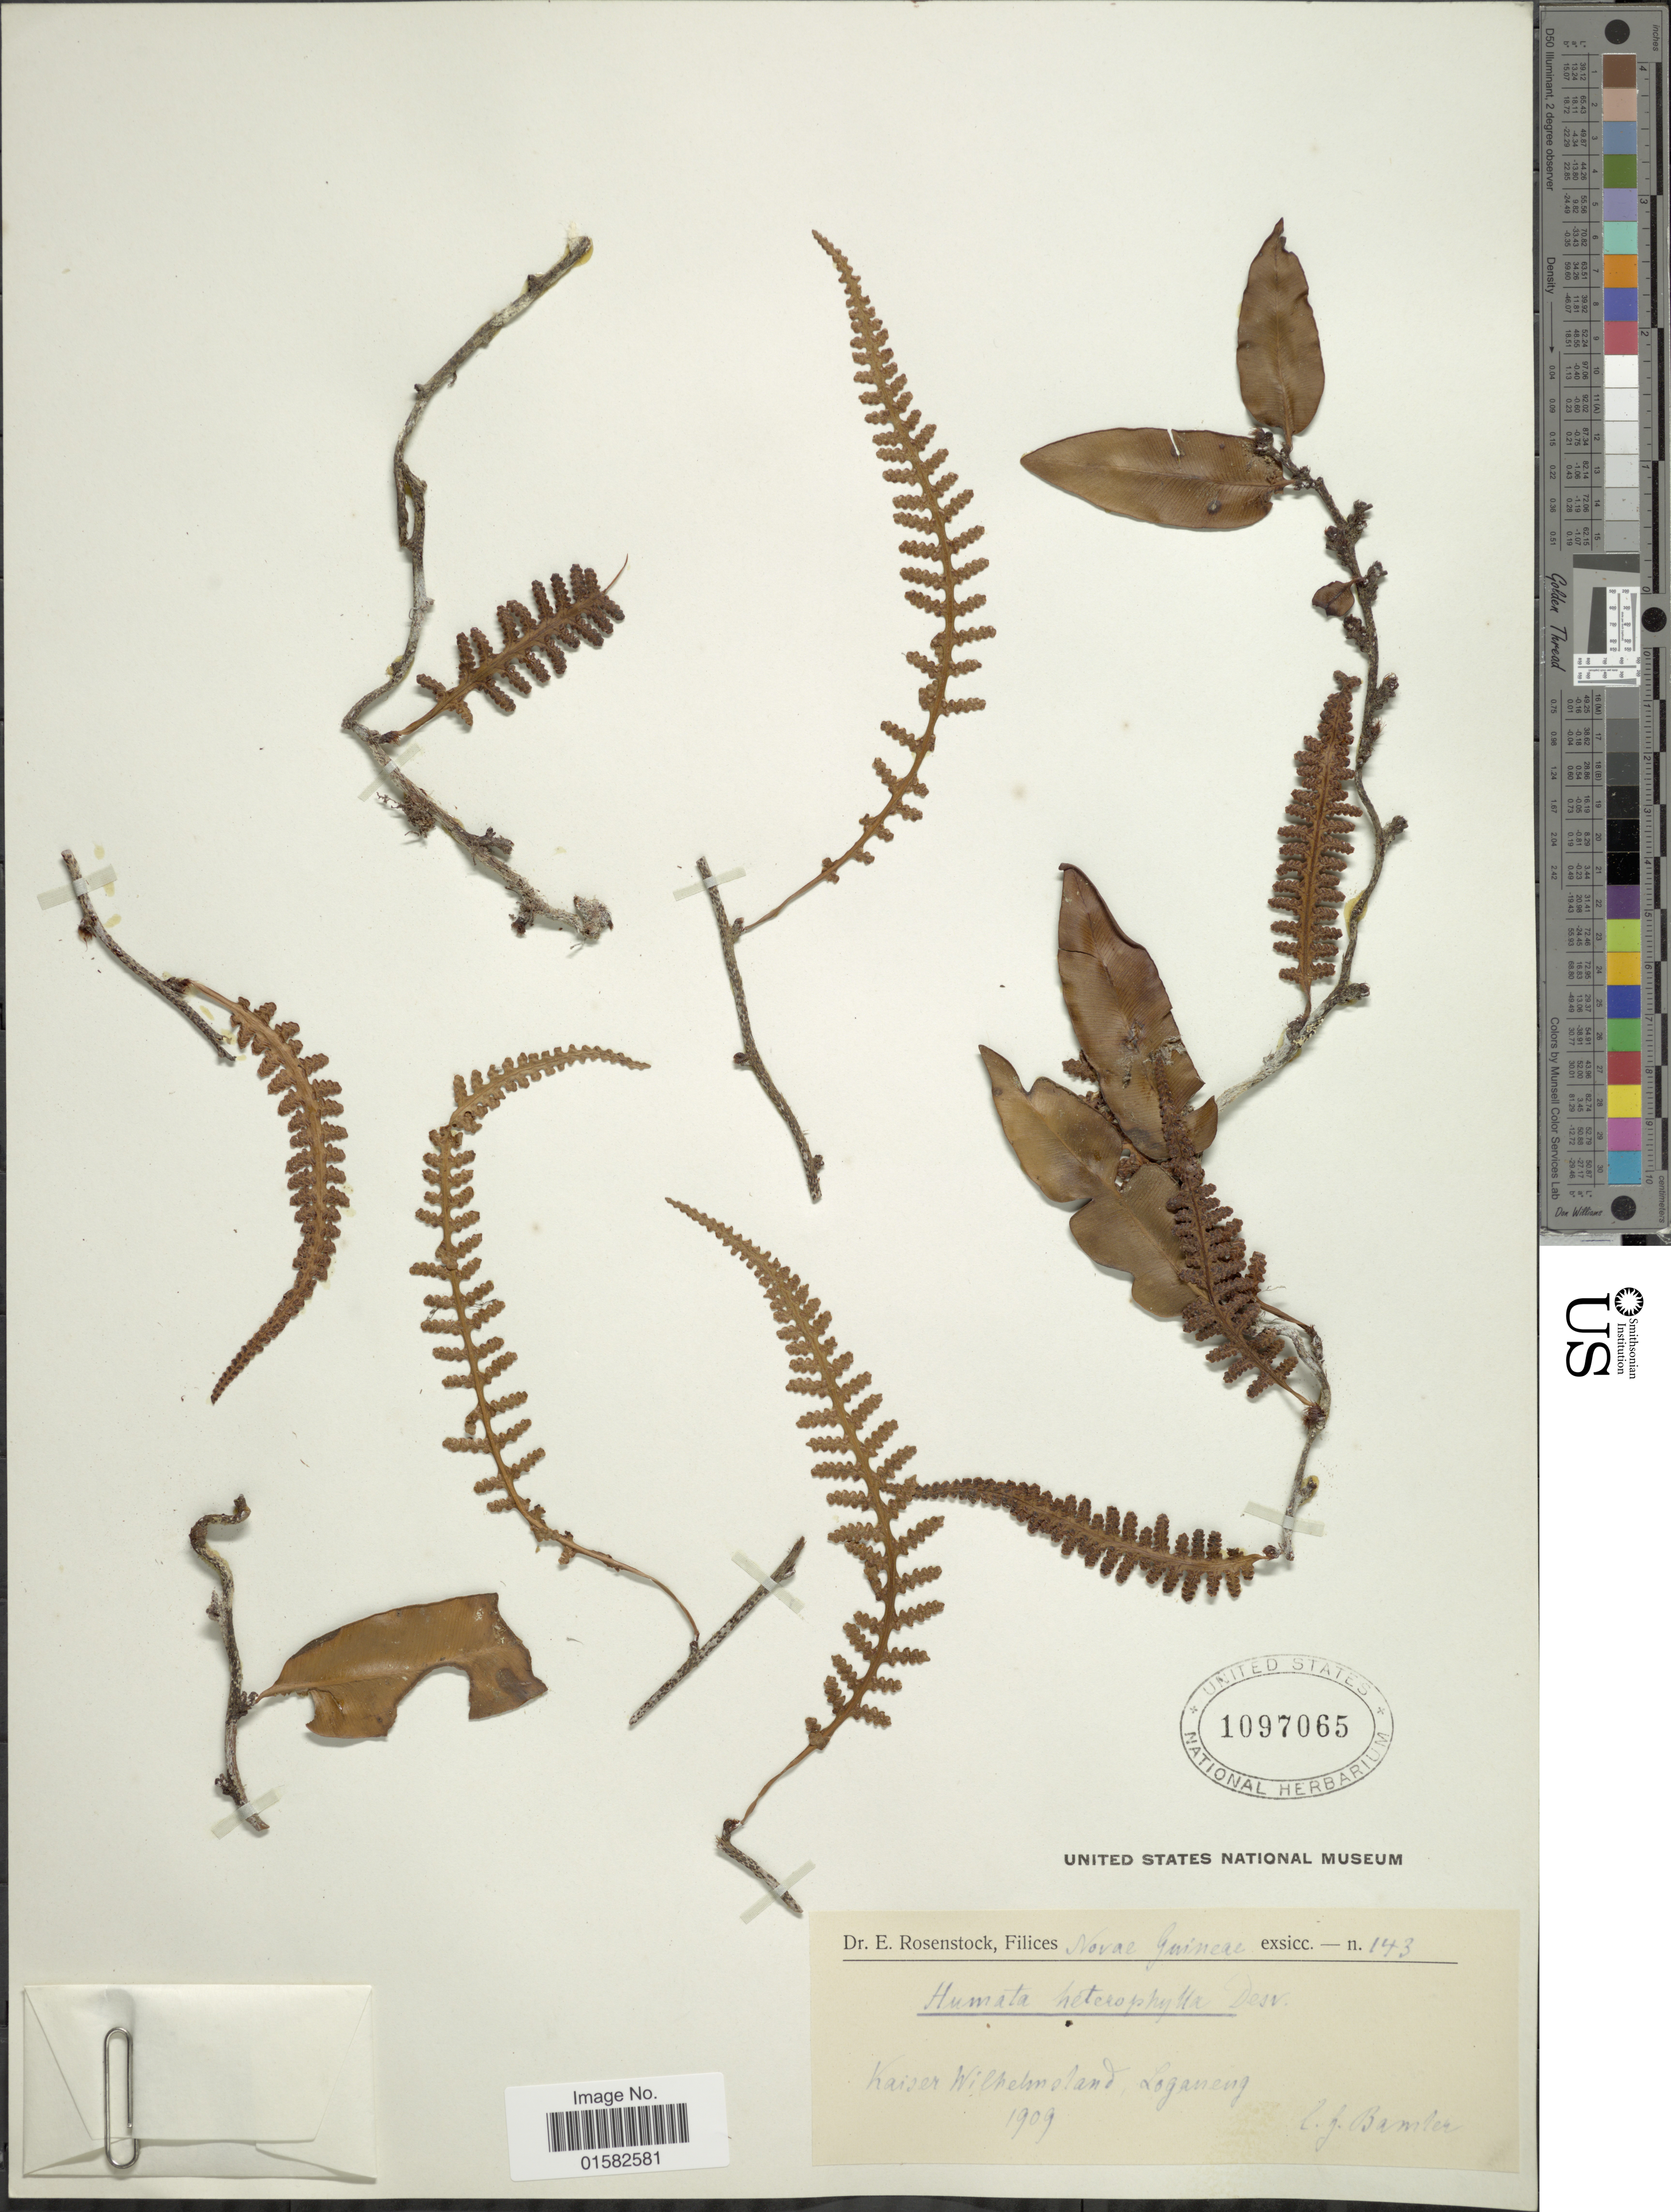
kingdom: Plantae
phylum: Tracheophyta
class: Polypodiopsida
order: Polypodiales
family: Davalliaceae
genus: Humata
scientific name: Humata heterophylla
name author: (Sm.) Desv.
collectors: G. Bamler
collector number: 143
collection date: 1909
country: Papua New Guinea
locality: Filices novae Guineae, Kaiser Wilhelmoland,Loganeng [interpreted]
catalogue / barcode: US 1097065